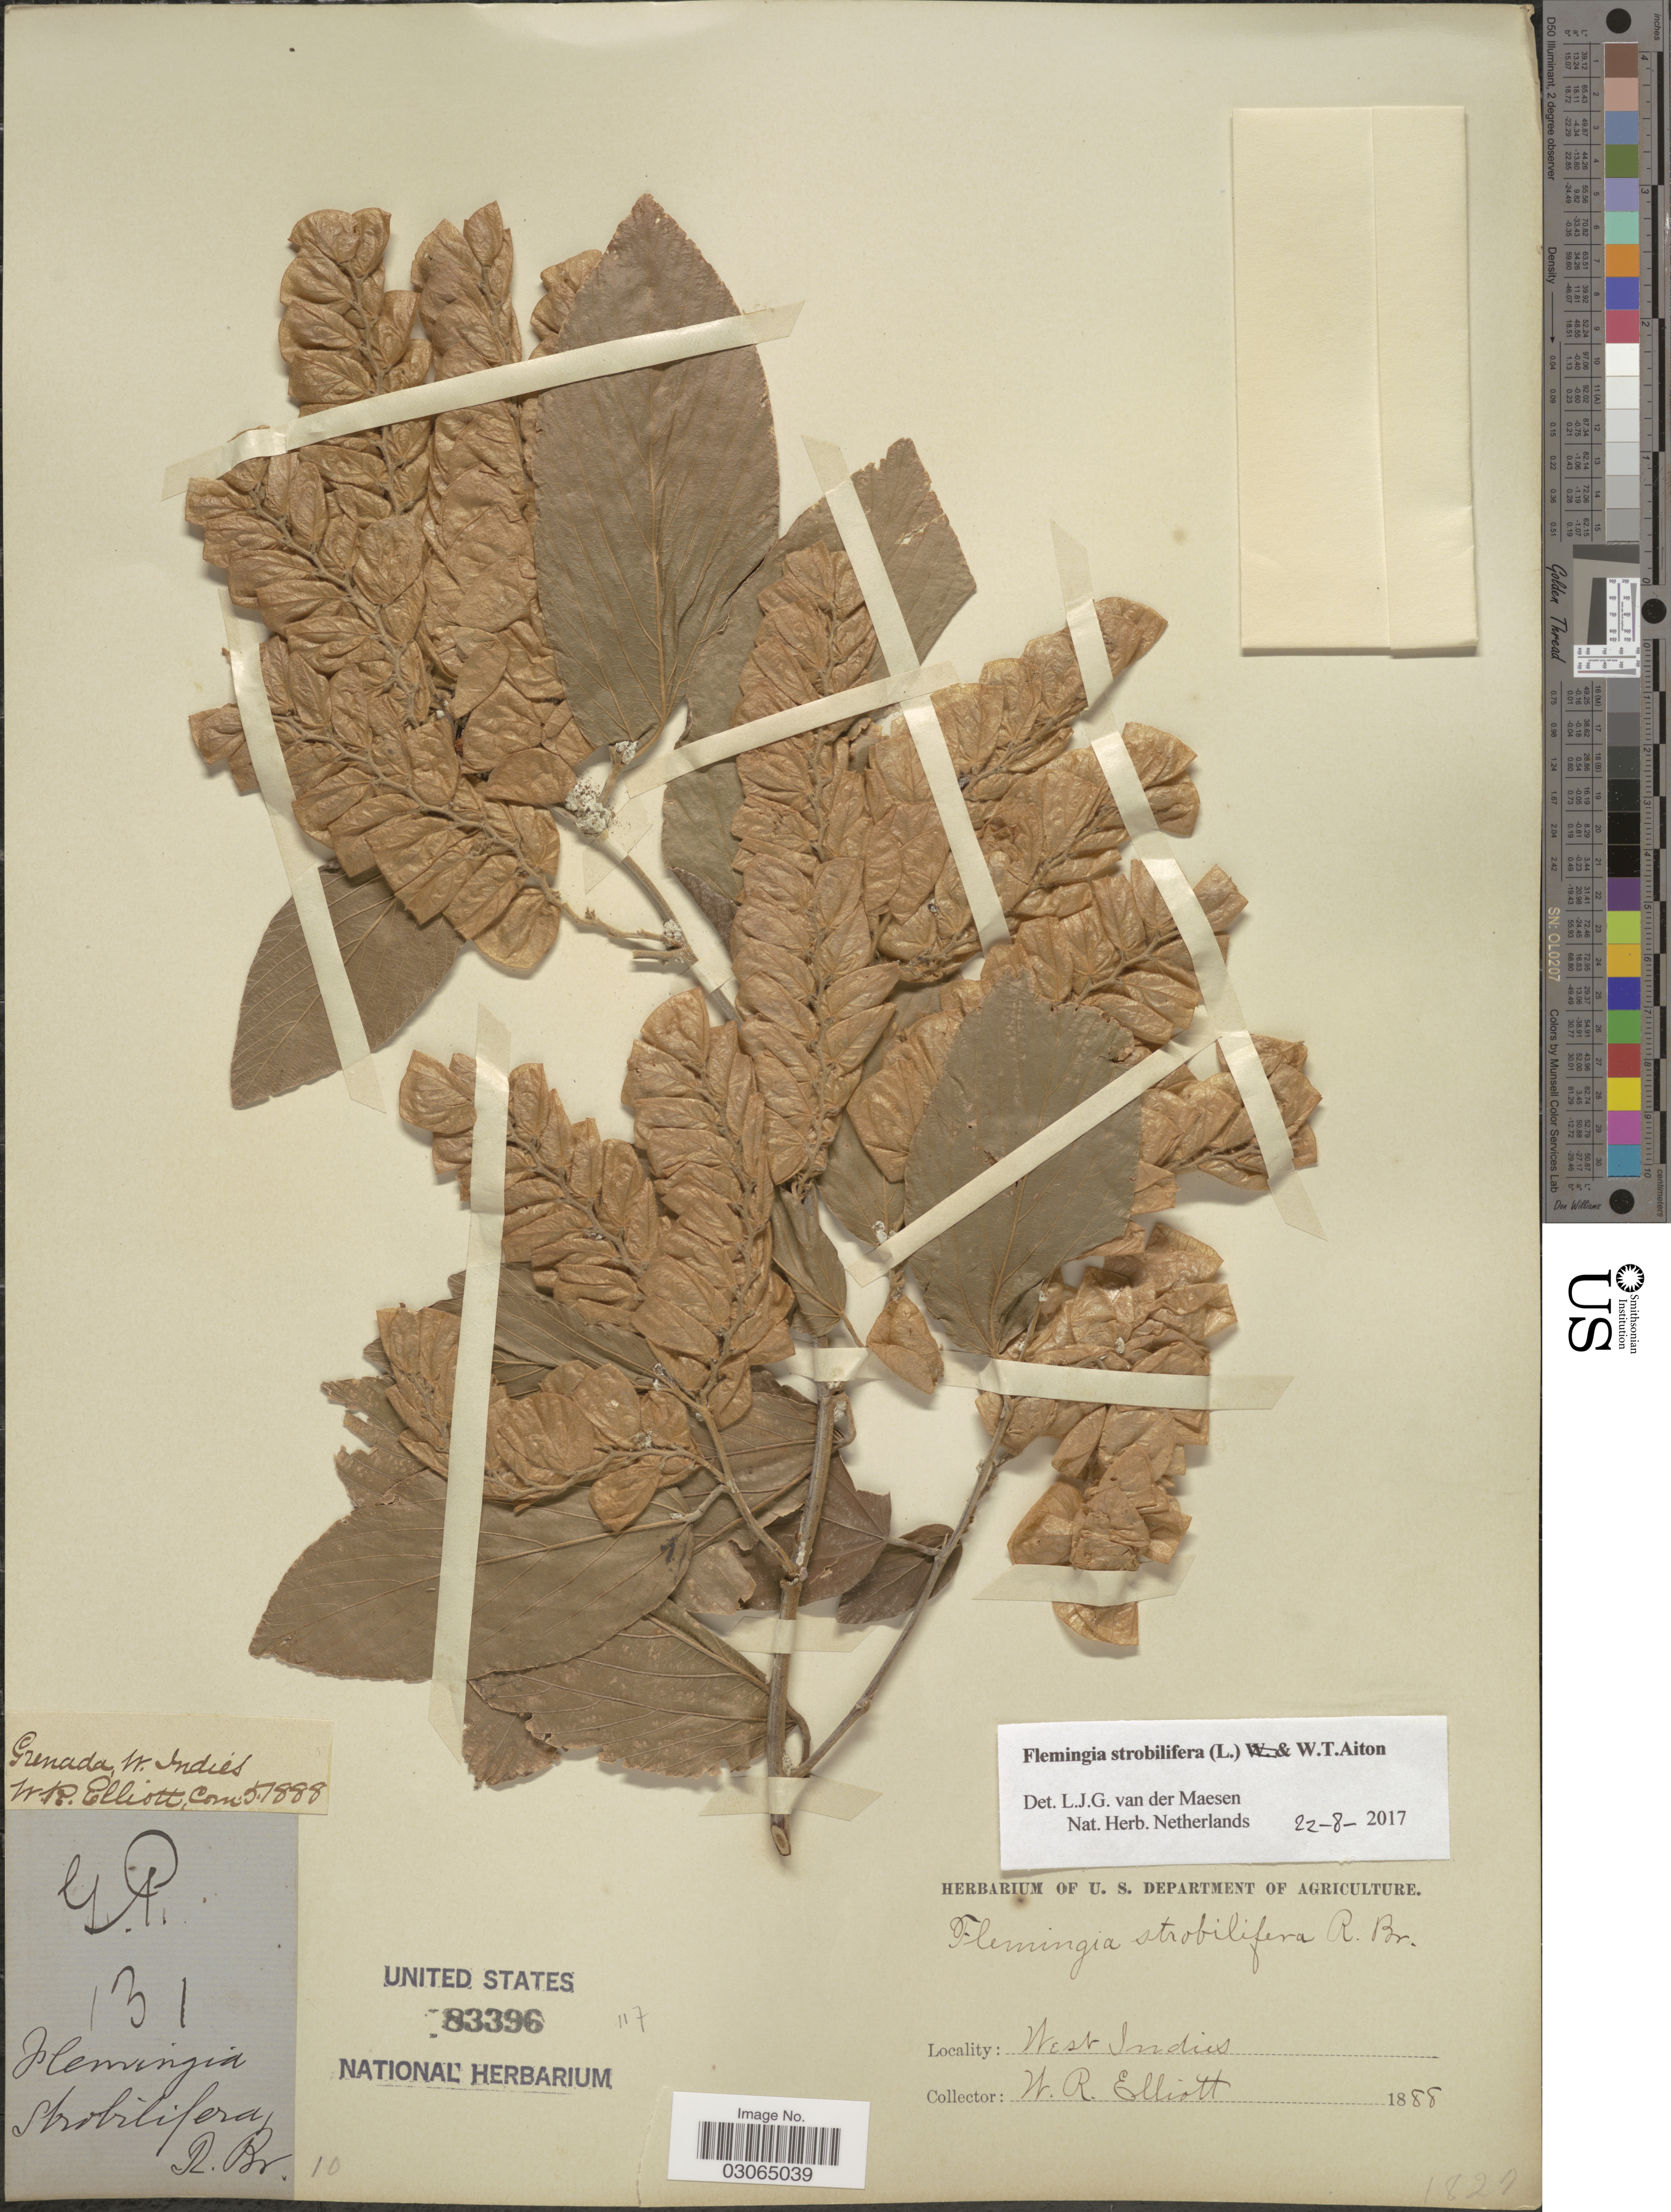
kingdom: Plantae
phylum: Tracheophyta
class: Magnoliopsida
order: Fabales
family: Fabaceae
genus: Flemingia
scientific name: Flemingia strobilifera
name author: (L.) W.T. Aiton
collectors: W. Elliott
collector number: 131?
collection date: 1888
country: Grenada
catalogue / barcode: US 83396